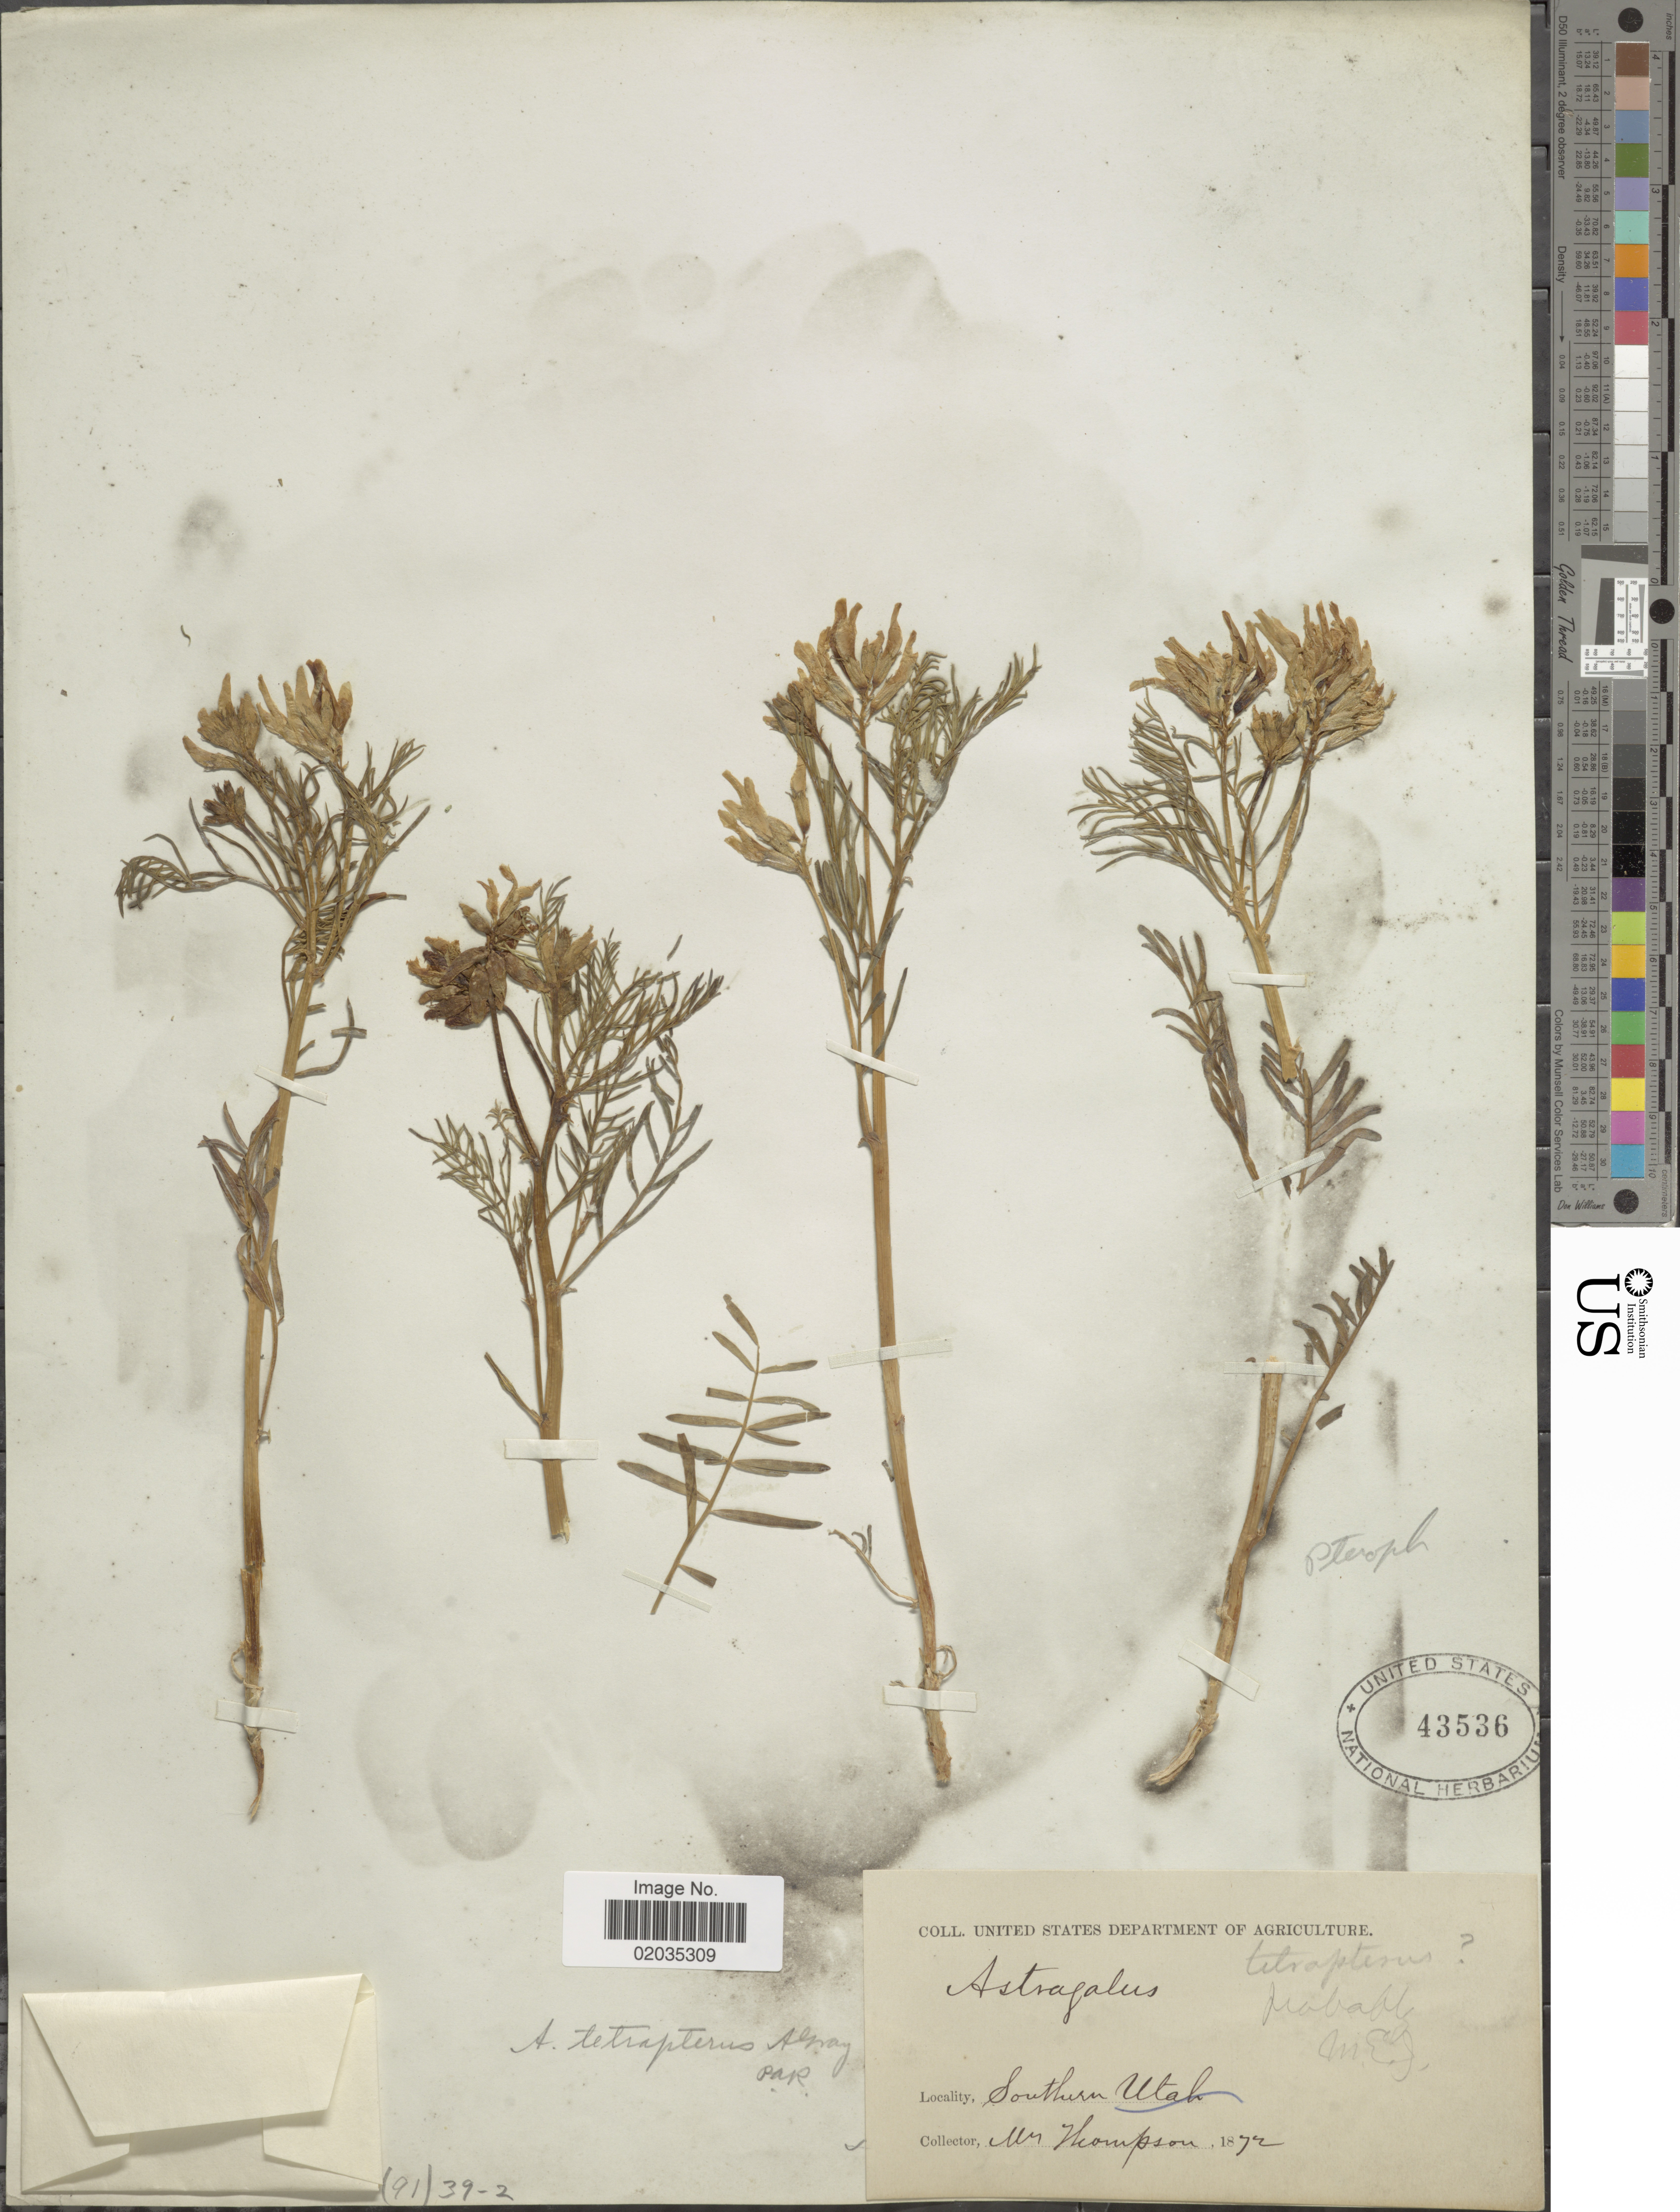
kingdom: Plantae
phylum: Tracheophyta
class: Magnoliopsida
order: Fabales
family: Fabaceae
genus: Astragalus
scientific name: Astragalus tetrapterus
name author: A. Gray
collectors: W. Thompson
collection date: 1872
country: United States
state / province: Utah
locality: Southern Utah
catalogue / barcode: US 43536